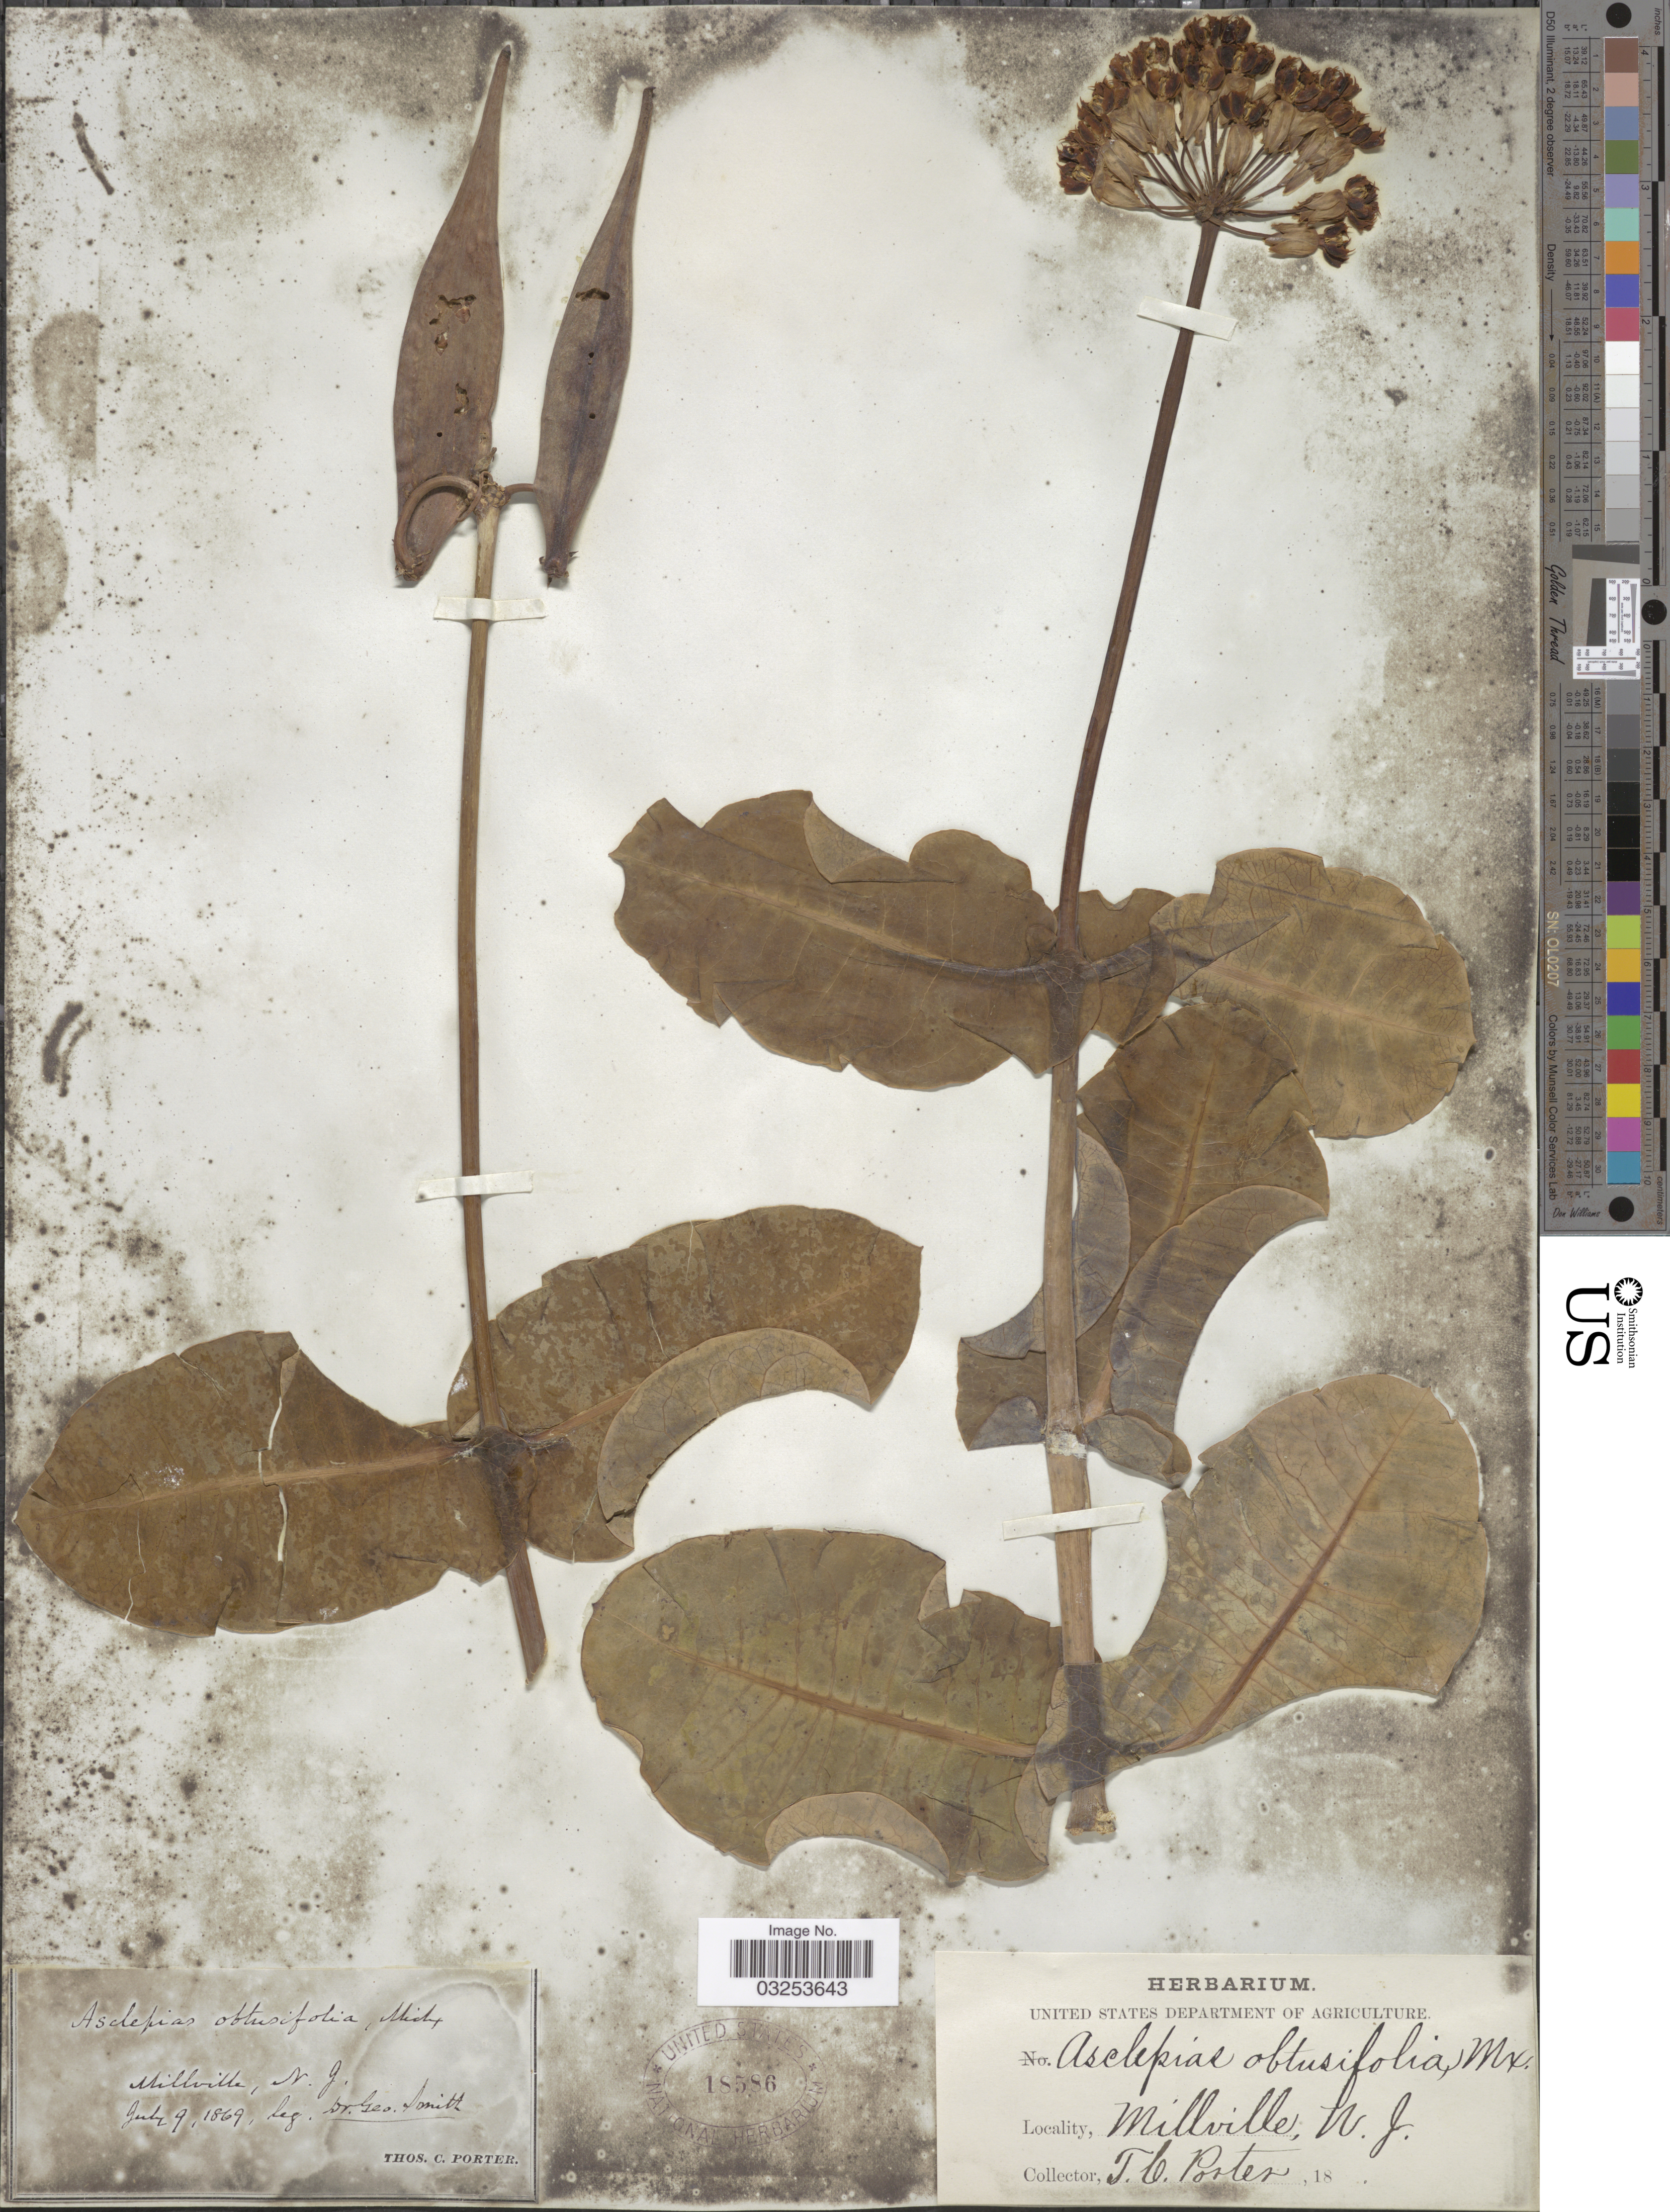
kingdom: Plantae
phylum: Tracheophyta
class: Magnoliopsida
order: Gentianales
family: Apocynaceae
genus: Asclepias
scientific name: Asclepias amplexicaulis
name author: J. Small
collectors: G. Smith & T. Porter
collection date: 1869-07-09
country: United States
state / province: New Jersey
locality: Millville.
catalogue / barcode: US 18586